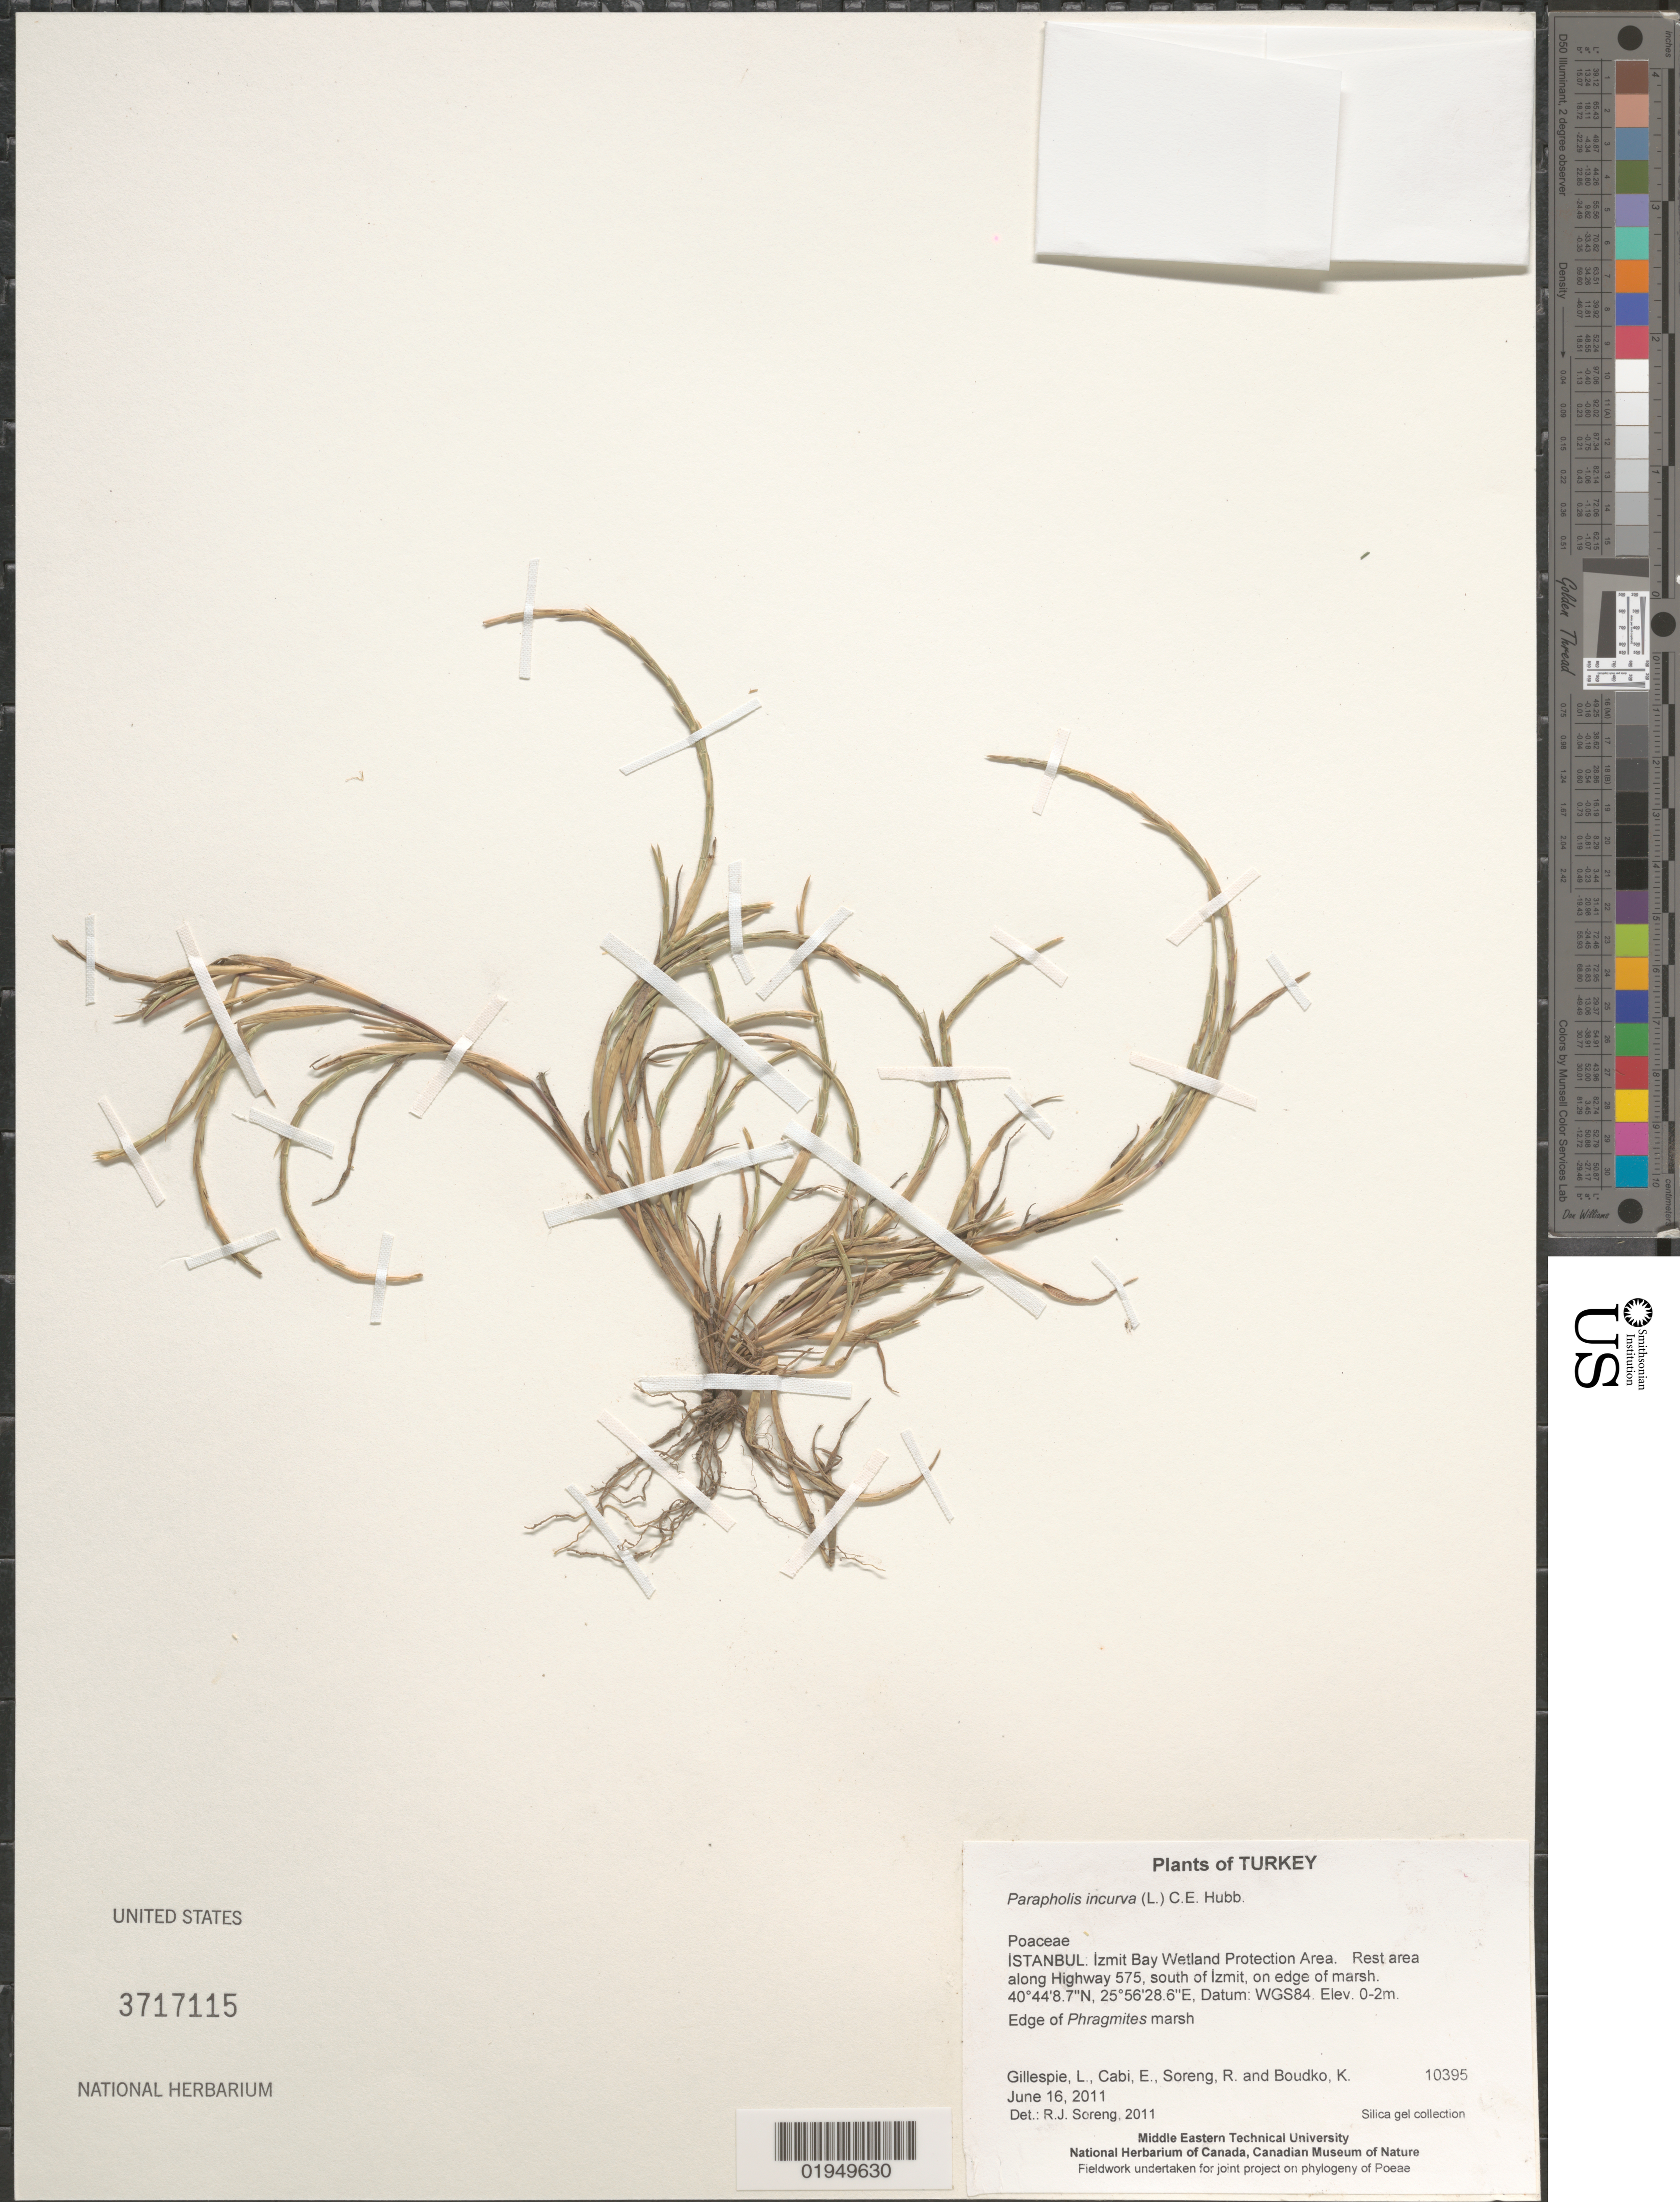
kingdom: Plantae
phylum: Tracheophyta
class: Liliopsida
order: Poales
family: Poaceae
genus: Parapholis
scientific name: Parapholis incurva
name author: (L.) C.E. Hubb.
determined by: Soreng, Robert J., Research Associate (BOT), Smithsonian Institution - National Museum of Natural History (UNITED STATES)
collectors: L. J. Gillespie, E. Cabi, R. J. Soreng & K. Boudko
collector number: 10395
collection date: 2011-06-16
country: Turkey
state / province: Istanbul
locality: Izmit Bay Wetland Protection Area. Rest area along Highway 575, south of Izmit, on edge of marsh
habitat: Edge of Phragmites marsh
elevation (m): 0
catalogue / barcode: US 3717115